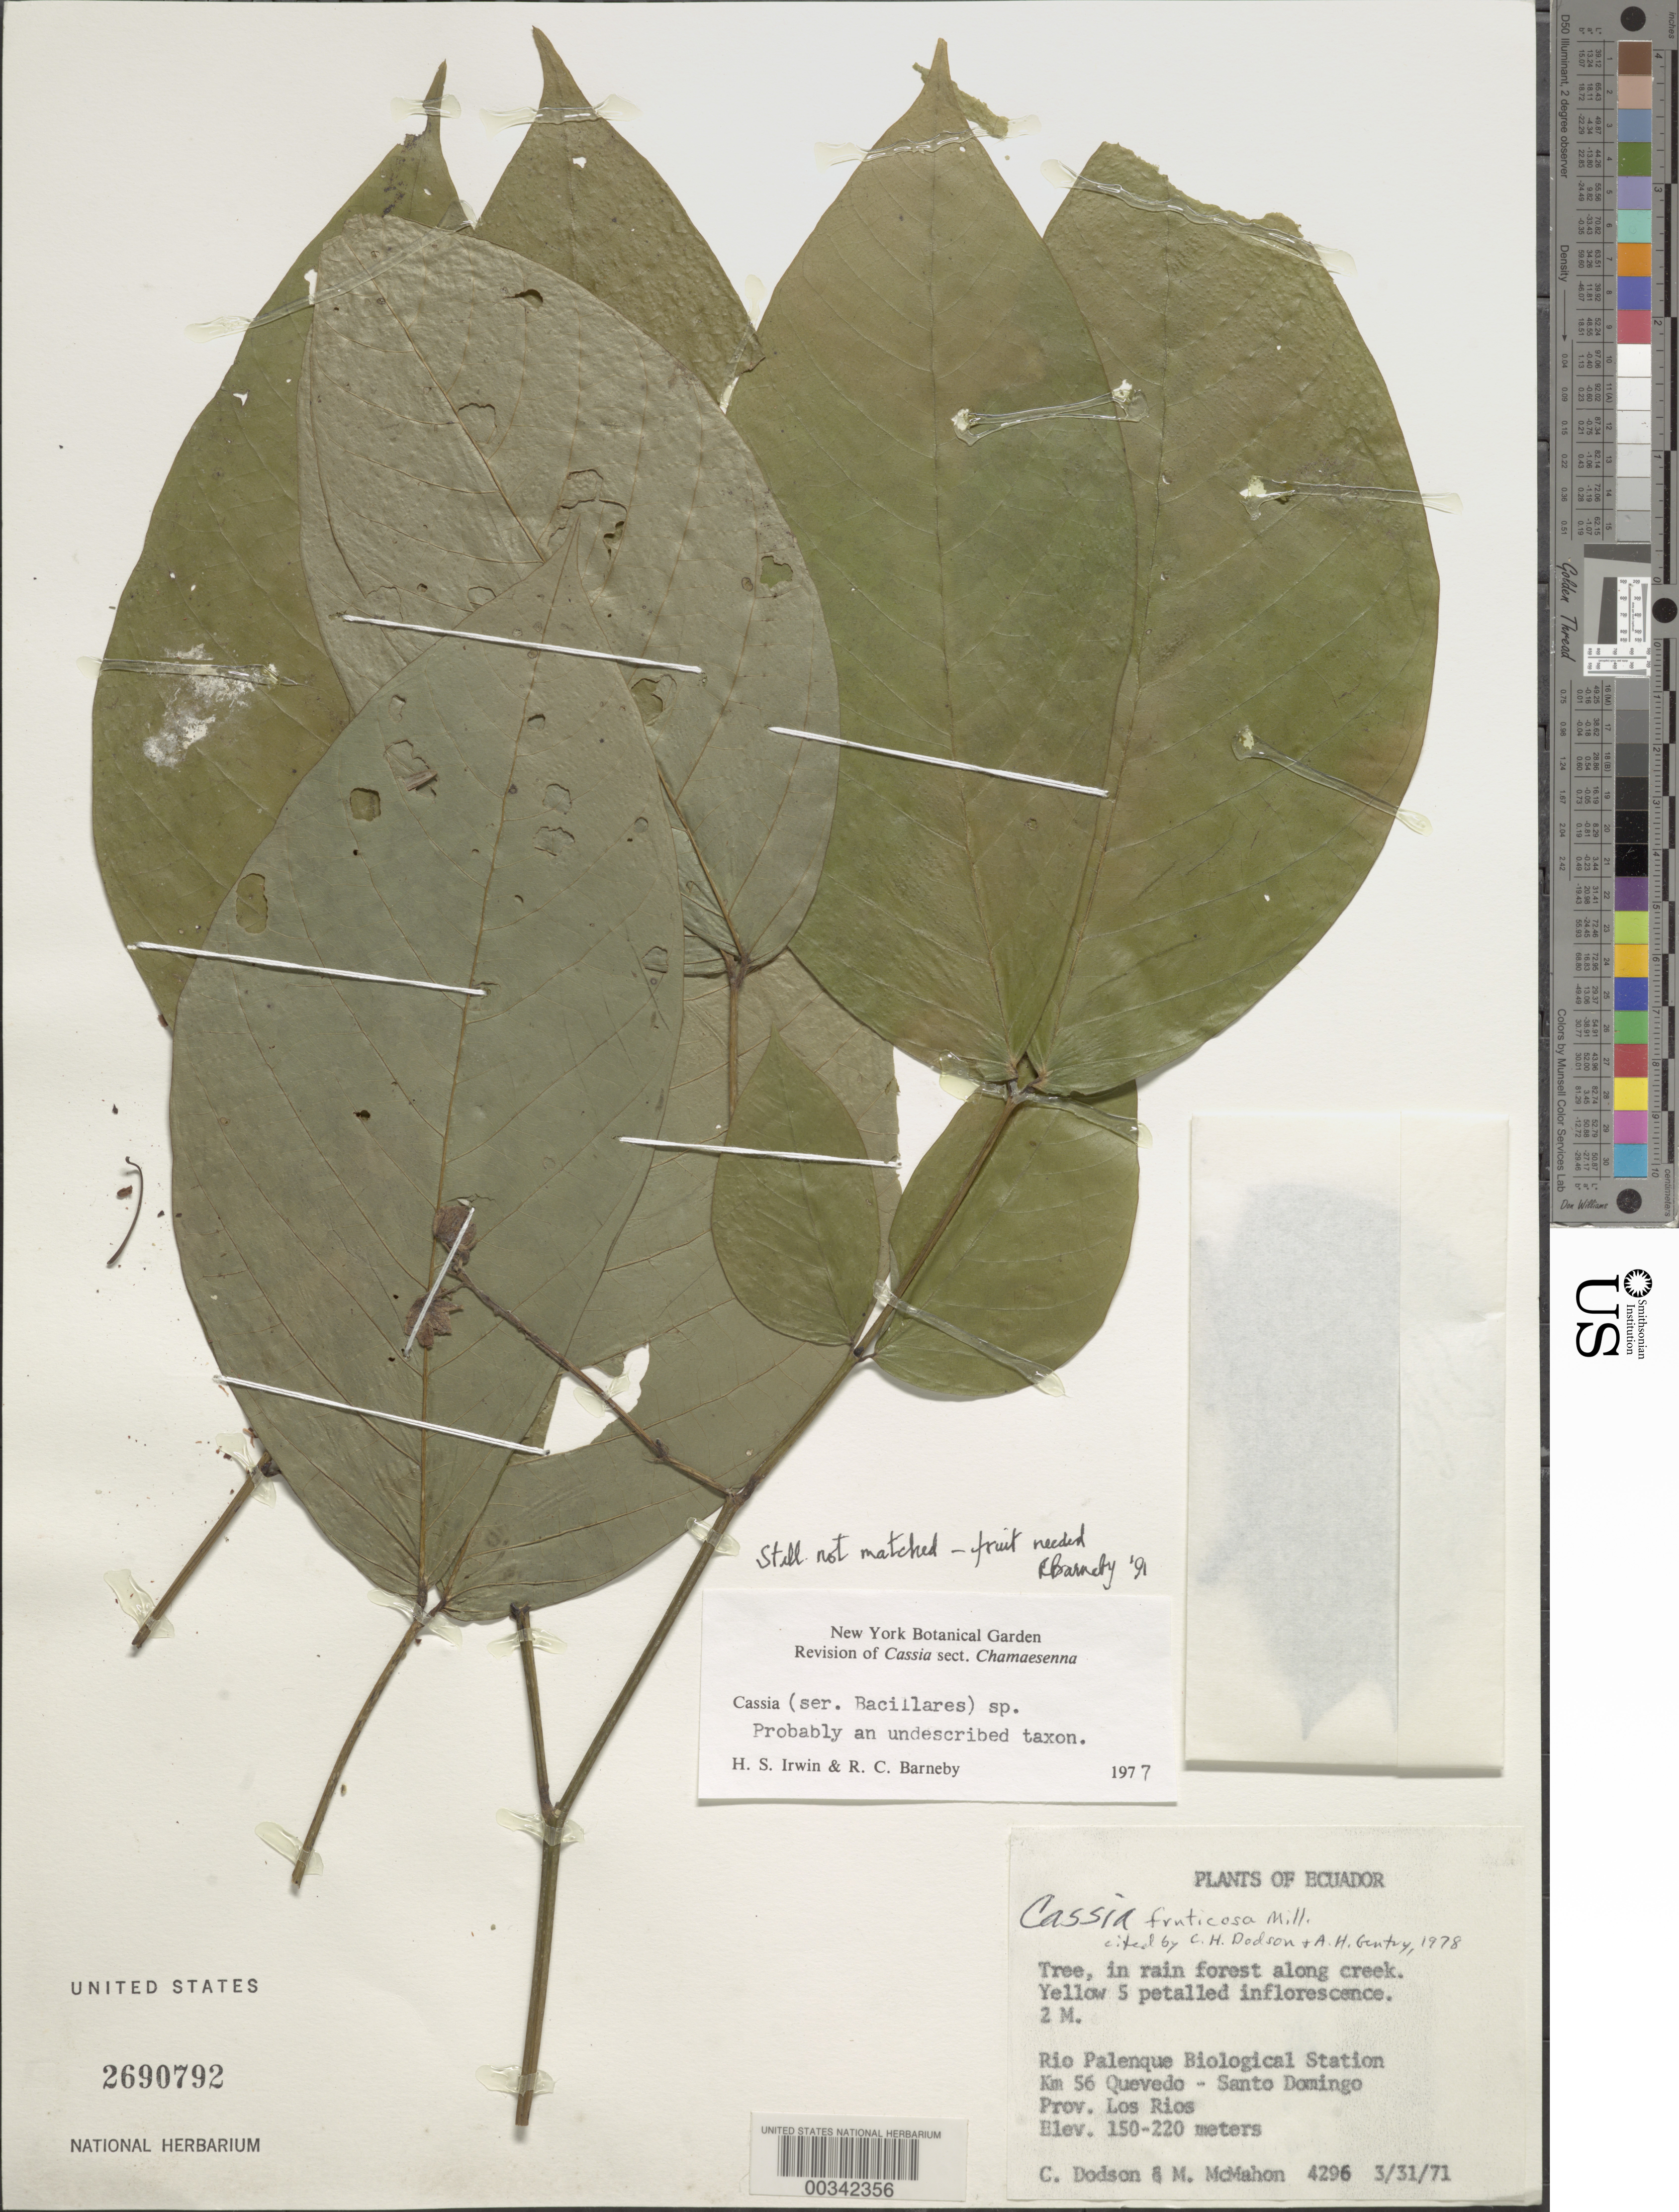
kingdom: Plantae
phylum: Tracheophyta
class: Magnoliopsida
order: Fabales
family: Fabaceae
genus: Senna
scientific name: Senna sp.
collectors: C. H. Dodson & M. Mcmahon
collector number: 4296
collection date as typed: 31 Mar 1971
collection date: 1971-03-31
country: Ecuador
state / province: Los Ríos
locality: Rio palenque Biological station; km 56 Quevedo-san domingo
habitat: In rain forest along creek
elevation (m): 150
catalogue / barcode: US 2690792